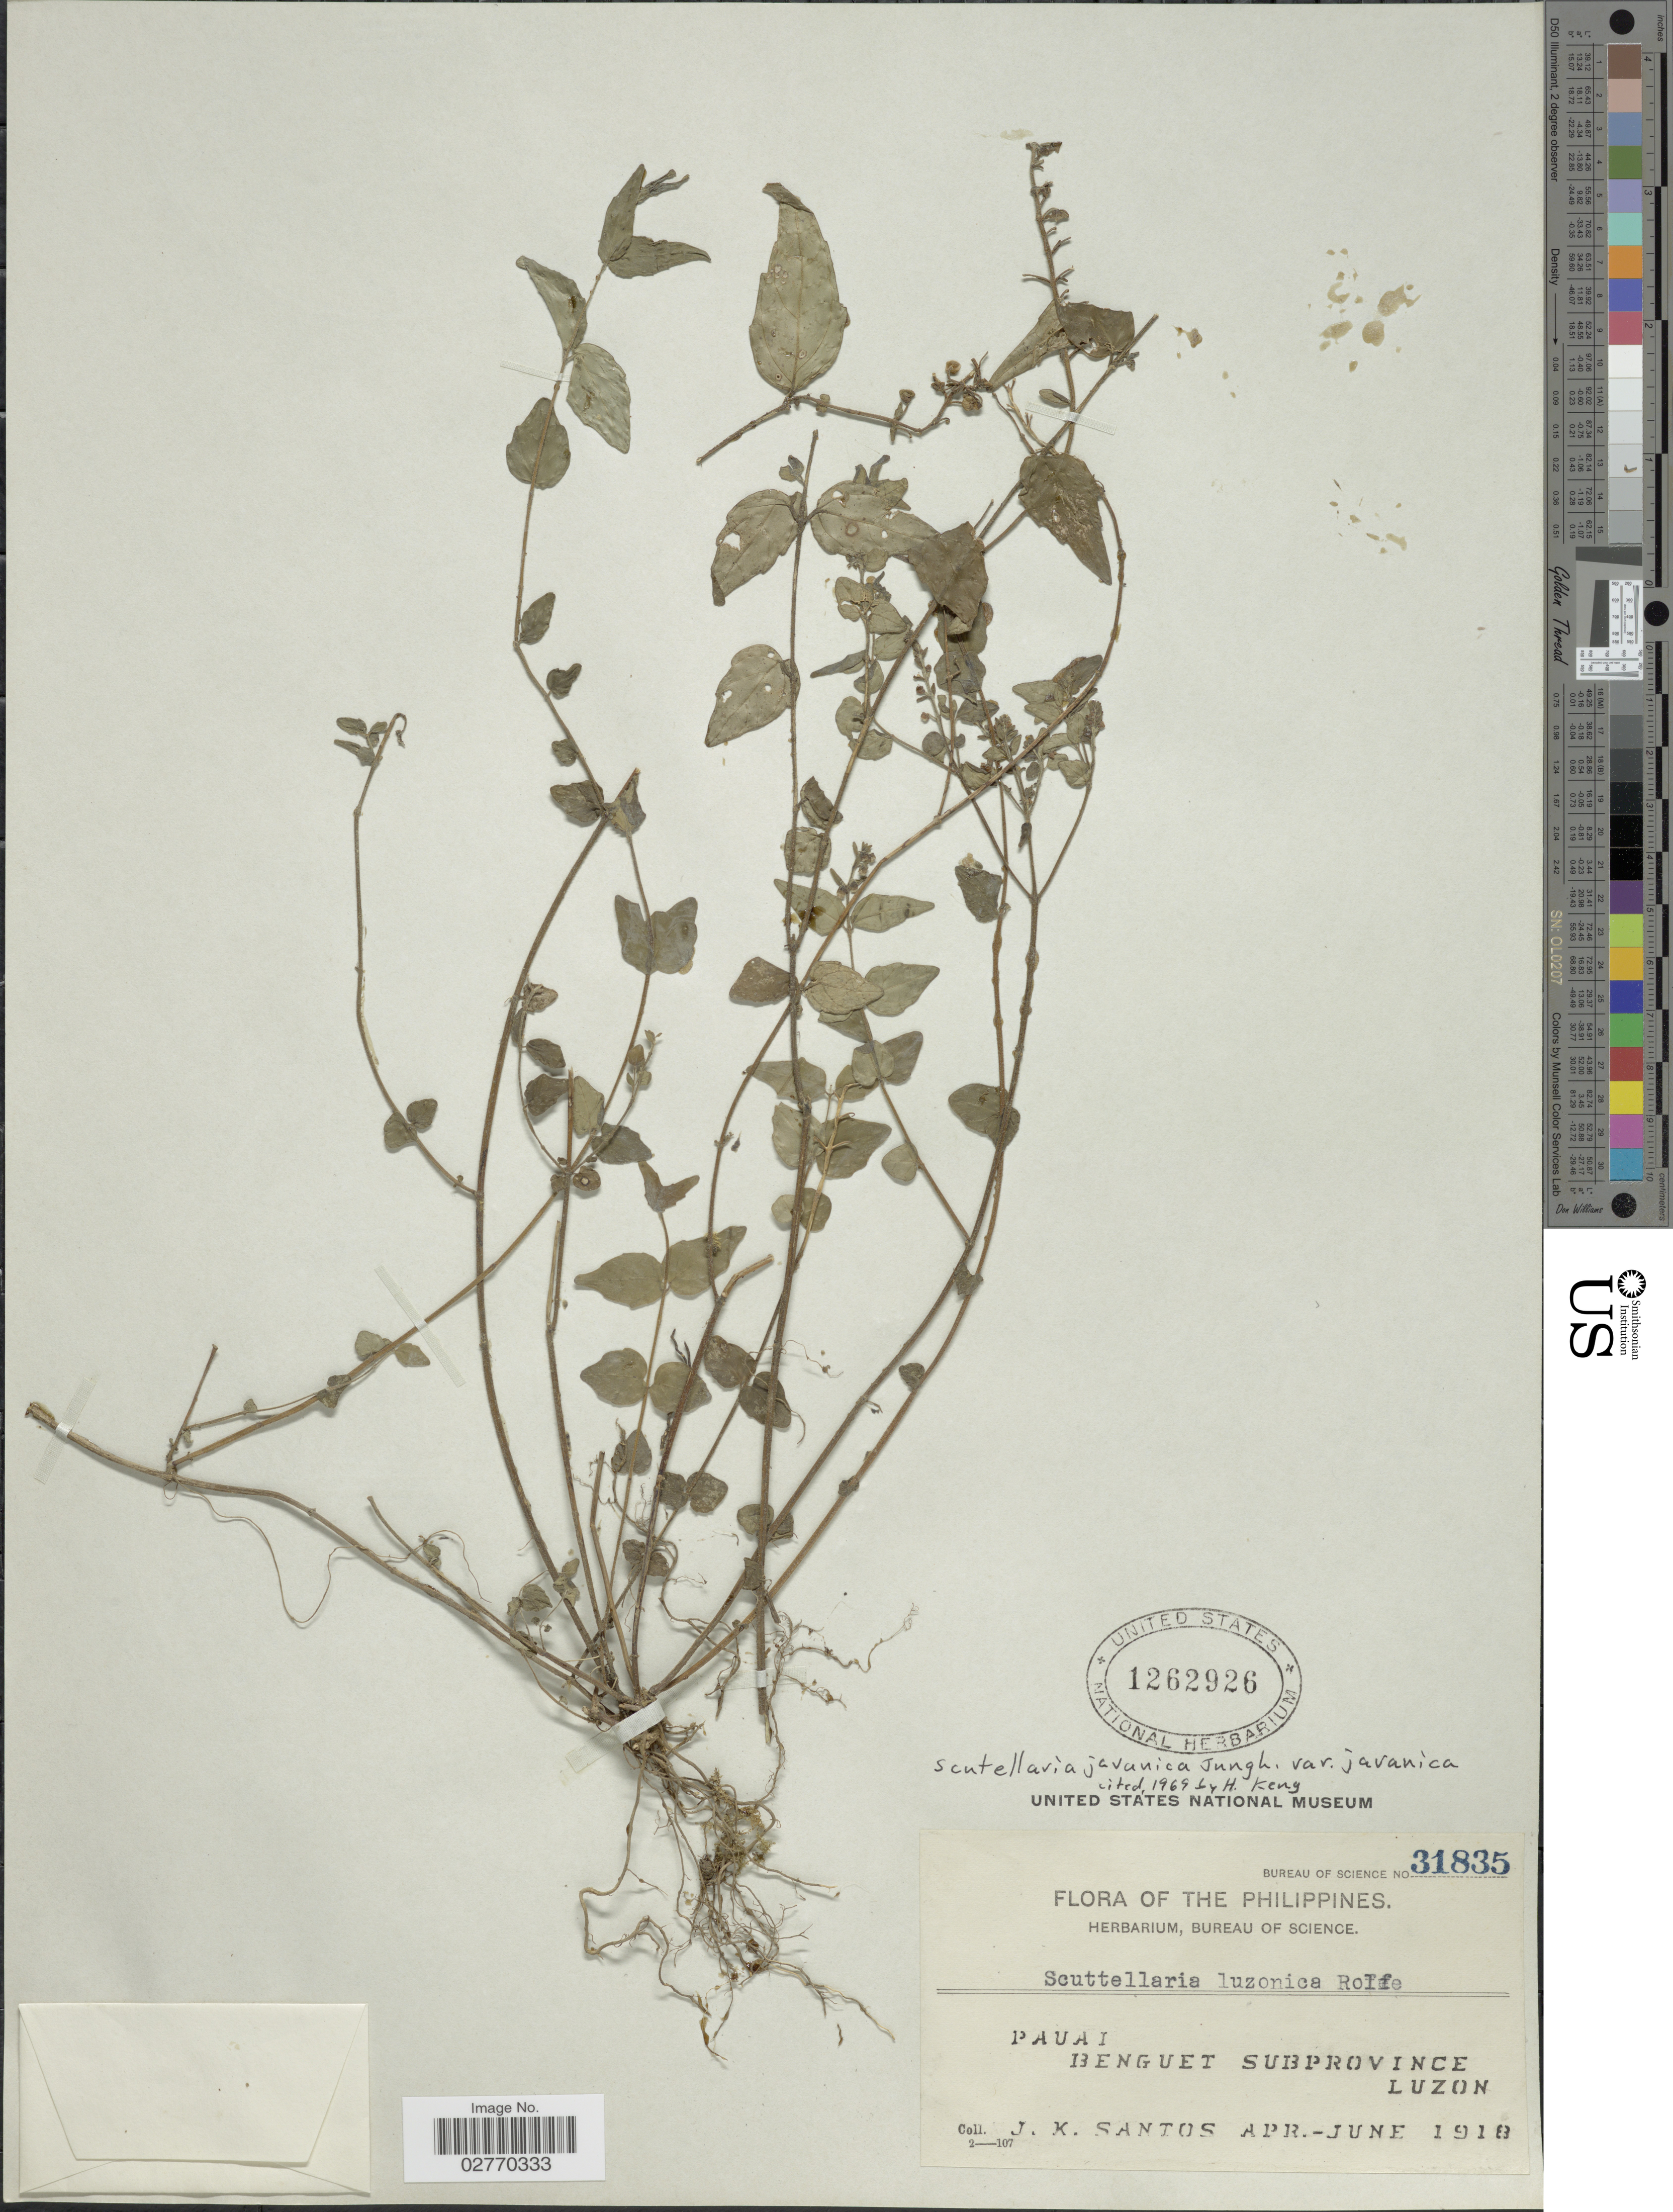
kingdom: Plantae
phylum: Tracheophyta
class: Magnoliopsida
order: Lamiales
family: Lamiaceae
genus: Scutellaria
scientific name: Scutellaria javanica var. javanica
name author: Jungh.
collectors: J. K. Santos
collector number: Bureau of Science 31835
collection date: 1918-04/1918-06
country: Philippines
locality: Pauai, Benguet Subprovince Luzon.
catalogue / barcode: US 1262926